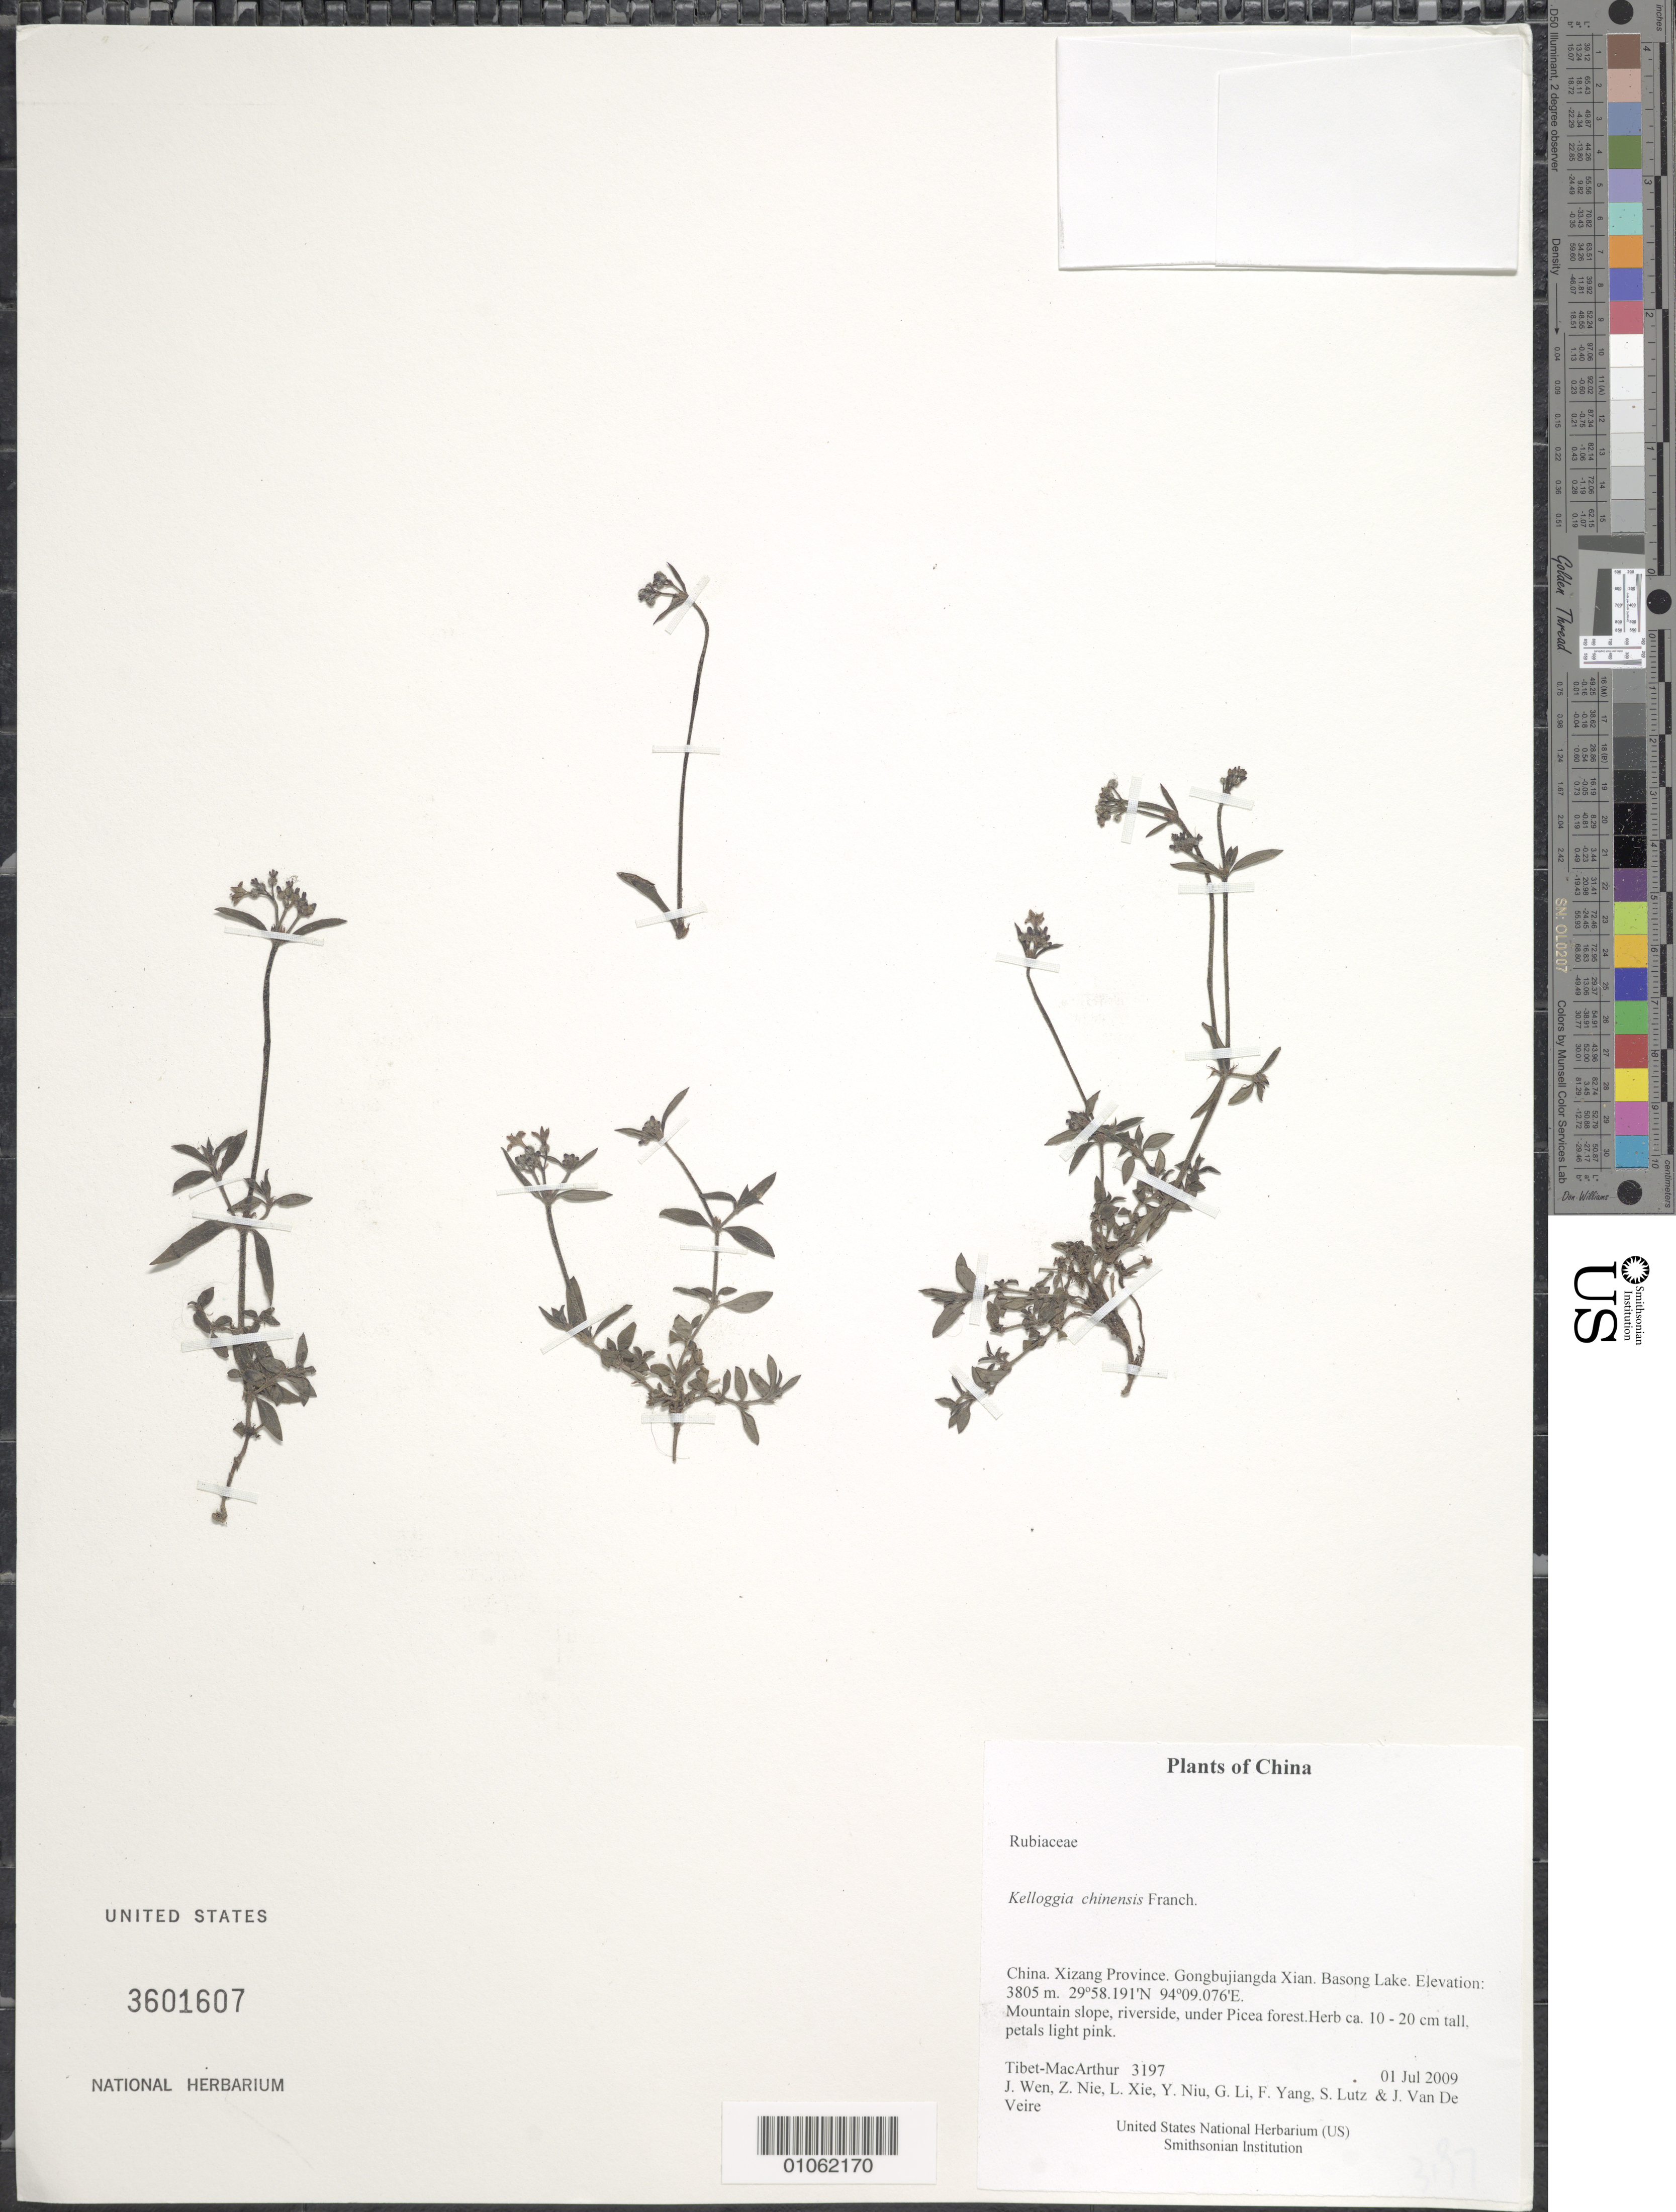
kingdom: Plantae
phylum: Tracheophyta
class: Magnoliopsida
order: Gentianales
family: Rubiaceae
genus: Kelloggia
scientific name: Kelloggia chinensis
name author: Franch.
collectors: Tibet-MacArthur, J. Wen, Z. Nie, L. Xie, Y. Niu, G. Li, F. Yang, S. Lutz & J. Van De Veire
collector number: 3197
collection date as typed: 01 Jul 2009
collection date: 2009-07-01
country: China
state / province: Xizang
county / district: Gongbujiangda Xian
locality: Basong Lake.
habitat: Mountain slope, riverside, under Picea forest.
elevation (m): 3805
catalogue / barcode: US 3601607